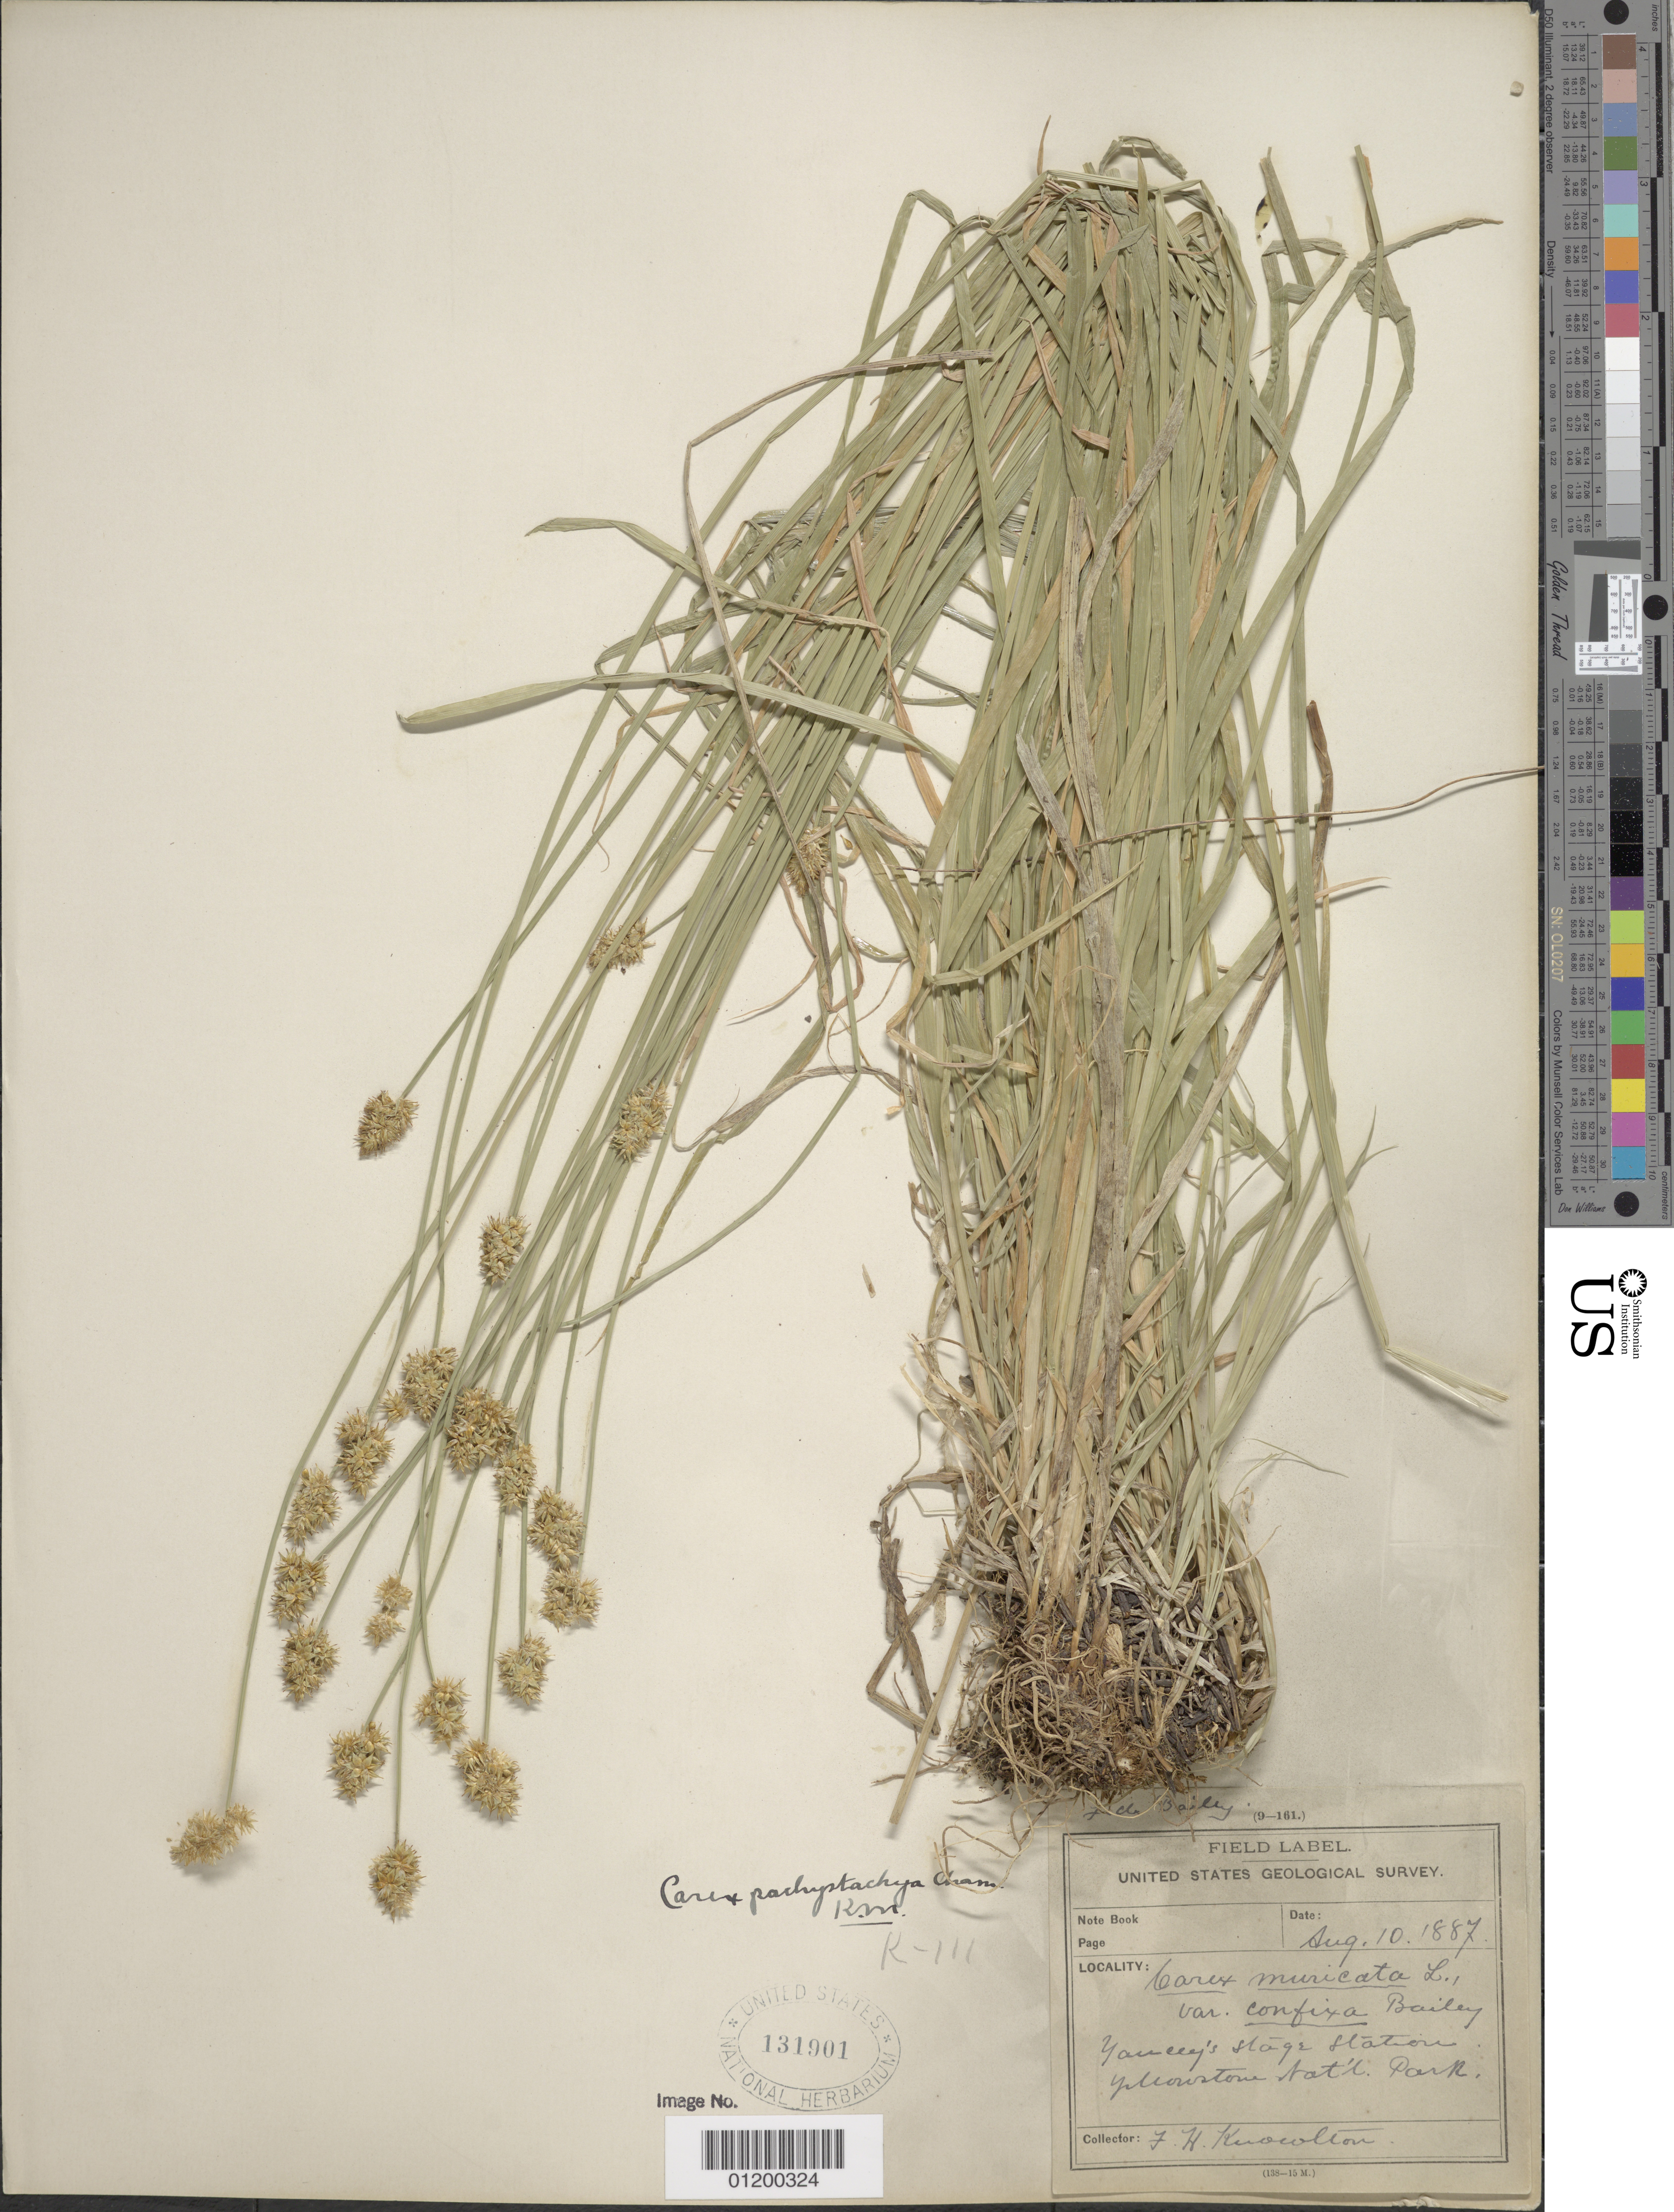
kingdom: Plantae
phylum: Tracheophyta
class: Liliopsida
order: Poales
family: Cyperaceae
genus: Carex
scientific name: Carex pachystachya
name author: Cham. ex Steud.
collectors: F. H. Knowlton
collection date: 1887-08-10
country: United States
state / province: Wyoming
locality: Yellowstone National Park. Yancey's Stage Station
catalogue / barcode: US 131901